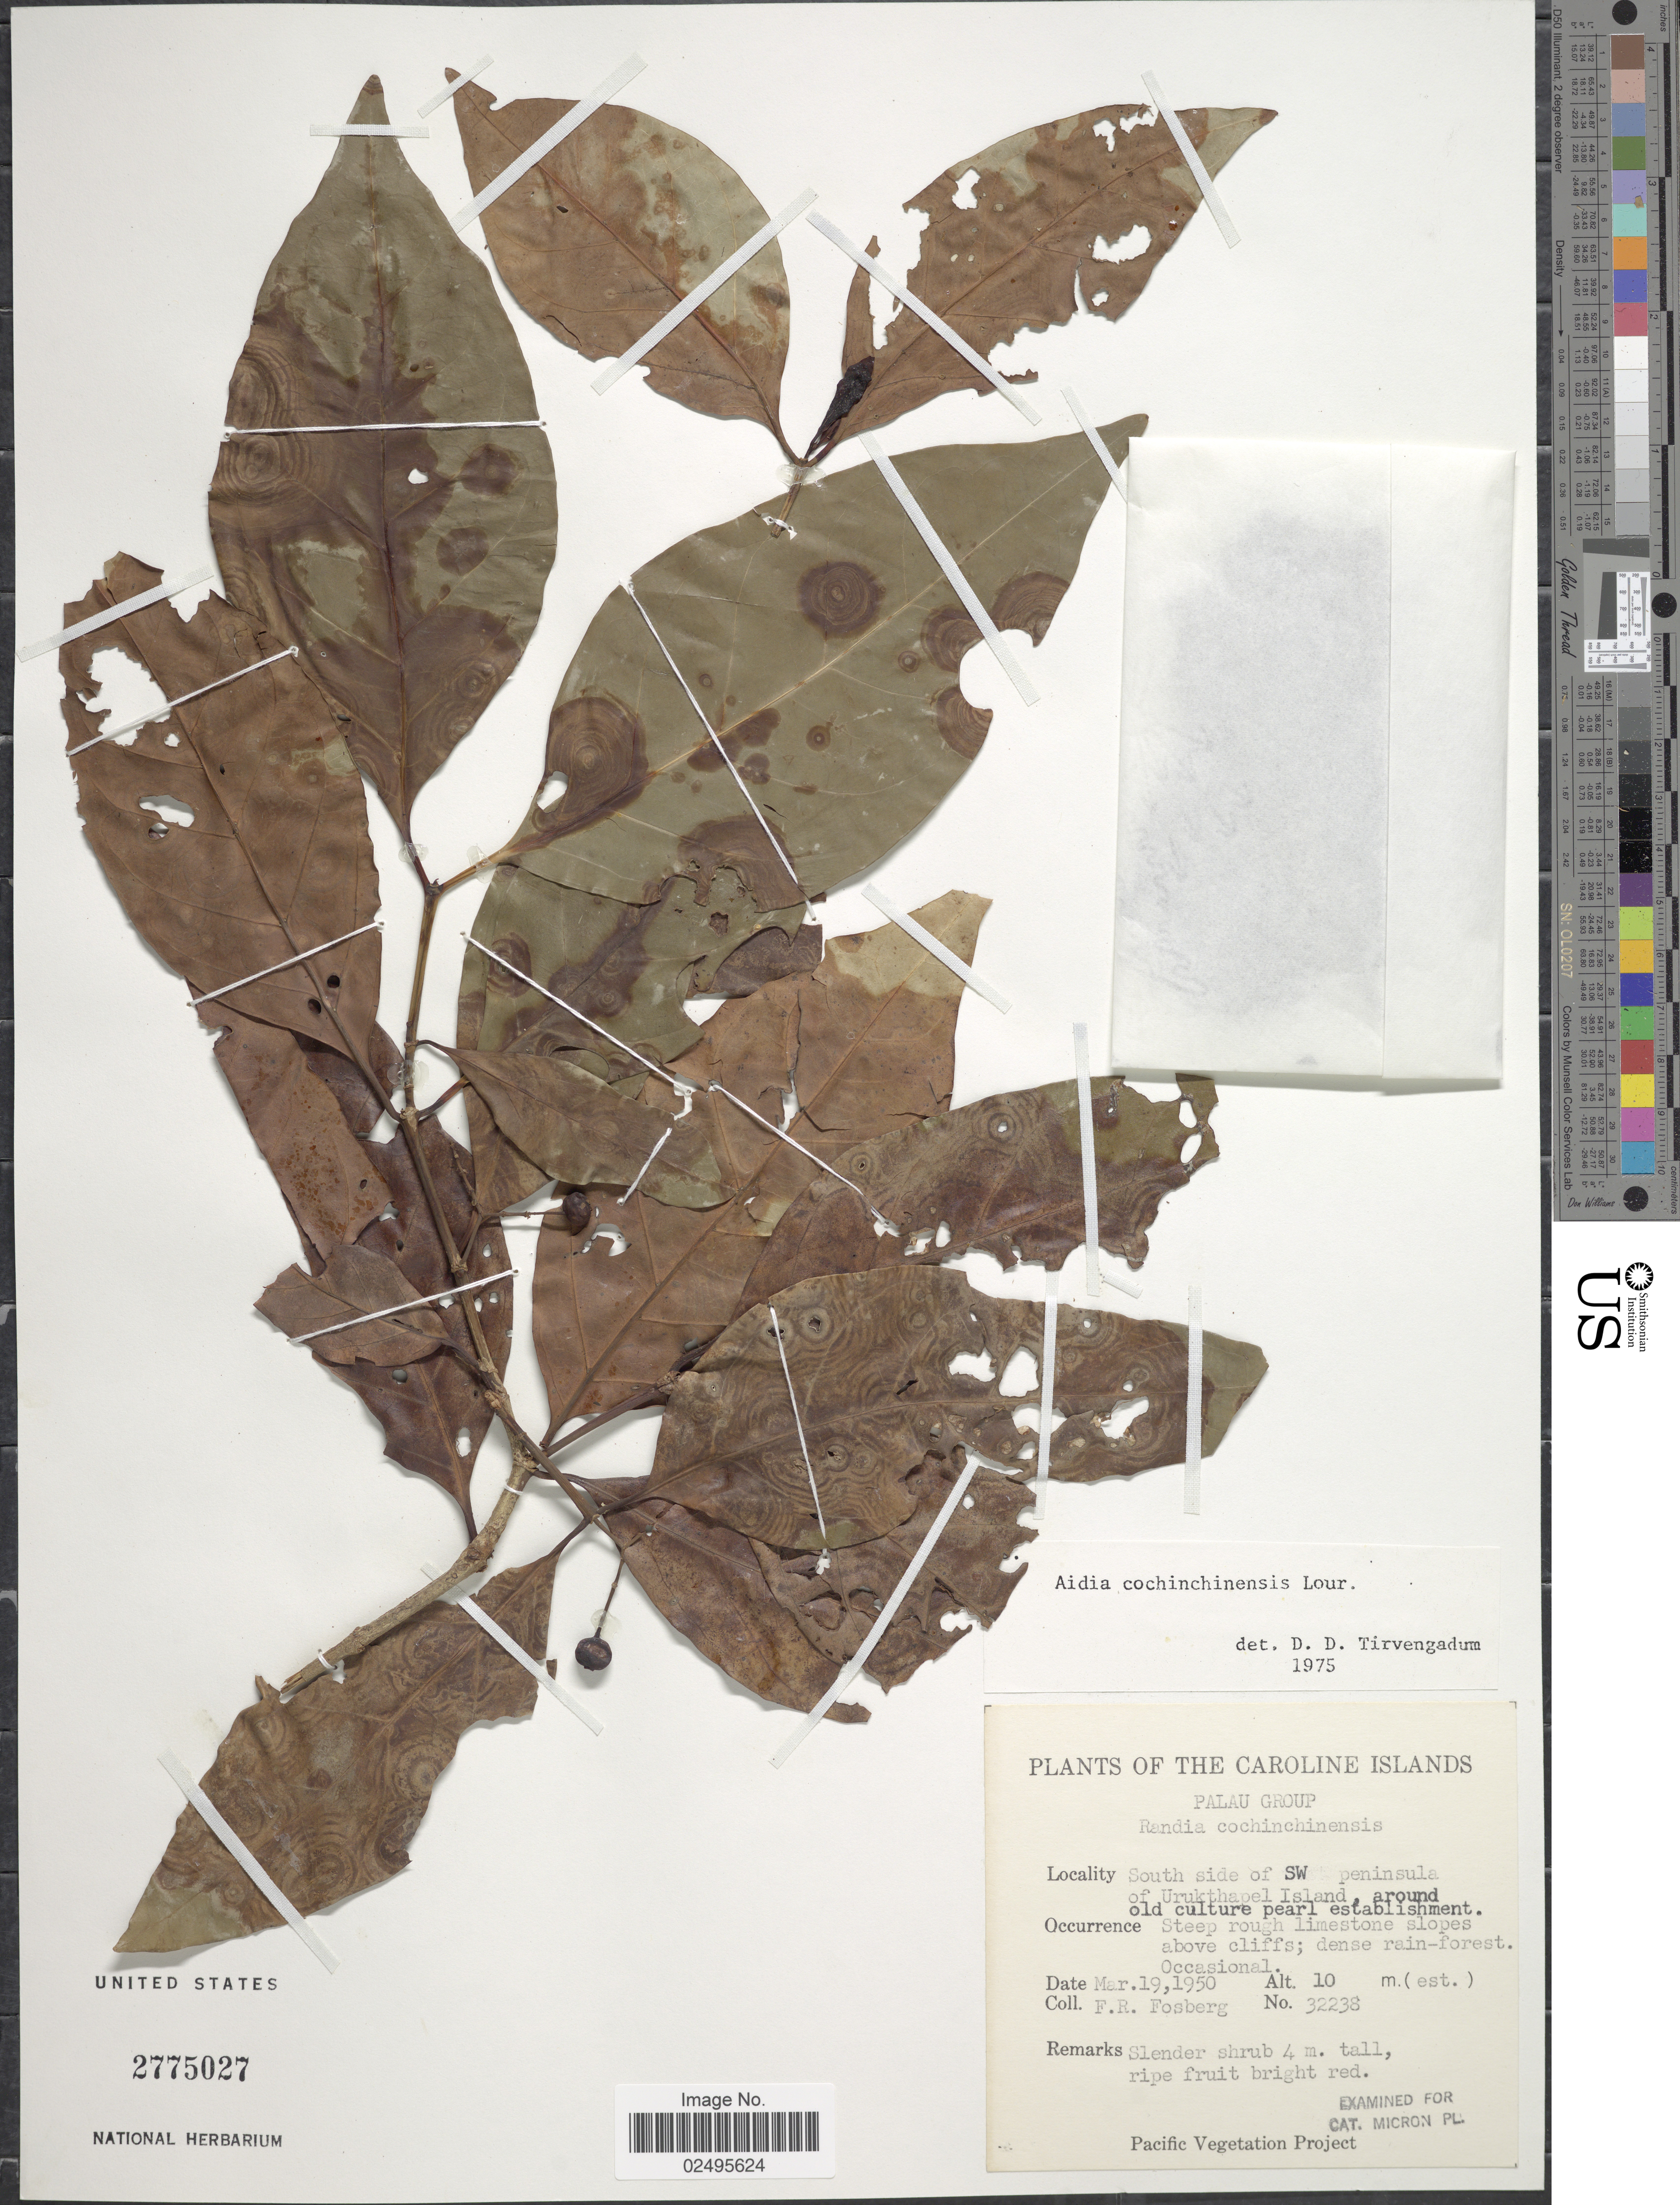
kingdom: Plantae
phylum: Tracheophyta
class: Magnoliopsida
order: Gentianales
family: Rubiaceae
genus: Aidia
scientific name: Aidia graeffei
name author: (Reinecke) Tirveng.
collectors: F. R. Fosberg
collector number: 32238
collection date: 1950-03-19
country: Palau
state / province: Koror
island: Ngeruktabel [Urukthapel]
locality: The Caroline Islands. Palau Group. South side of SW peninsula of Urukthapel Island, around old culture pearl establishment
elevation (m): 10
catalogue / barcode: US 2775027